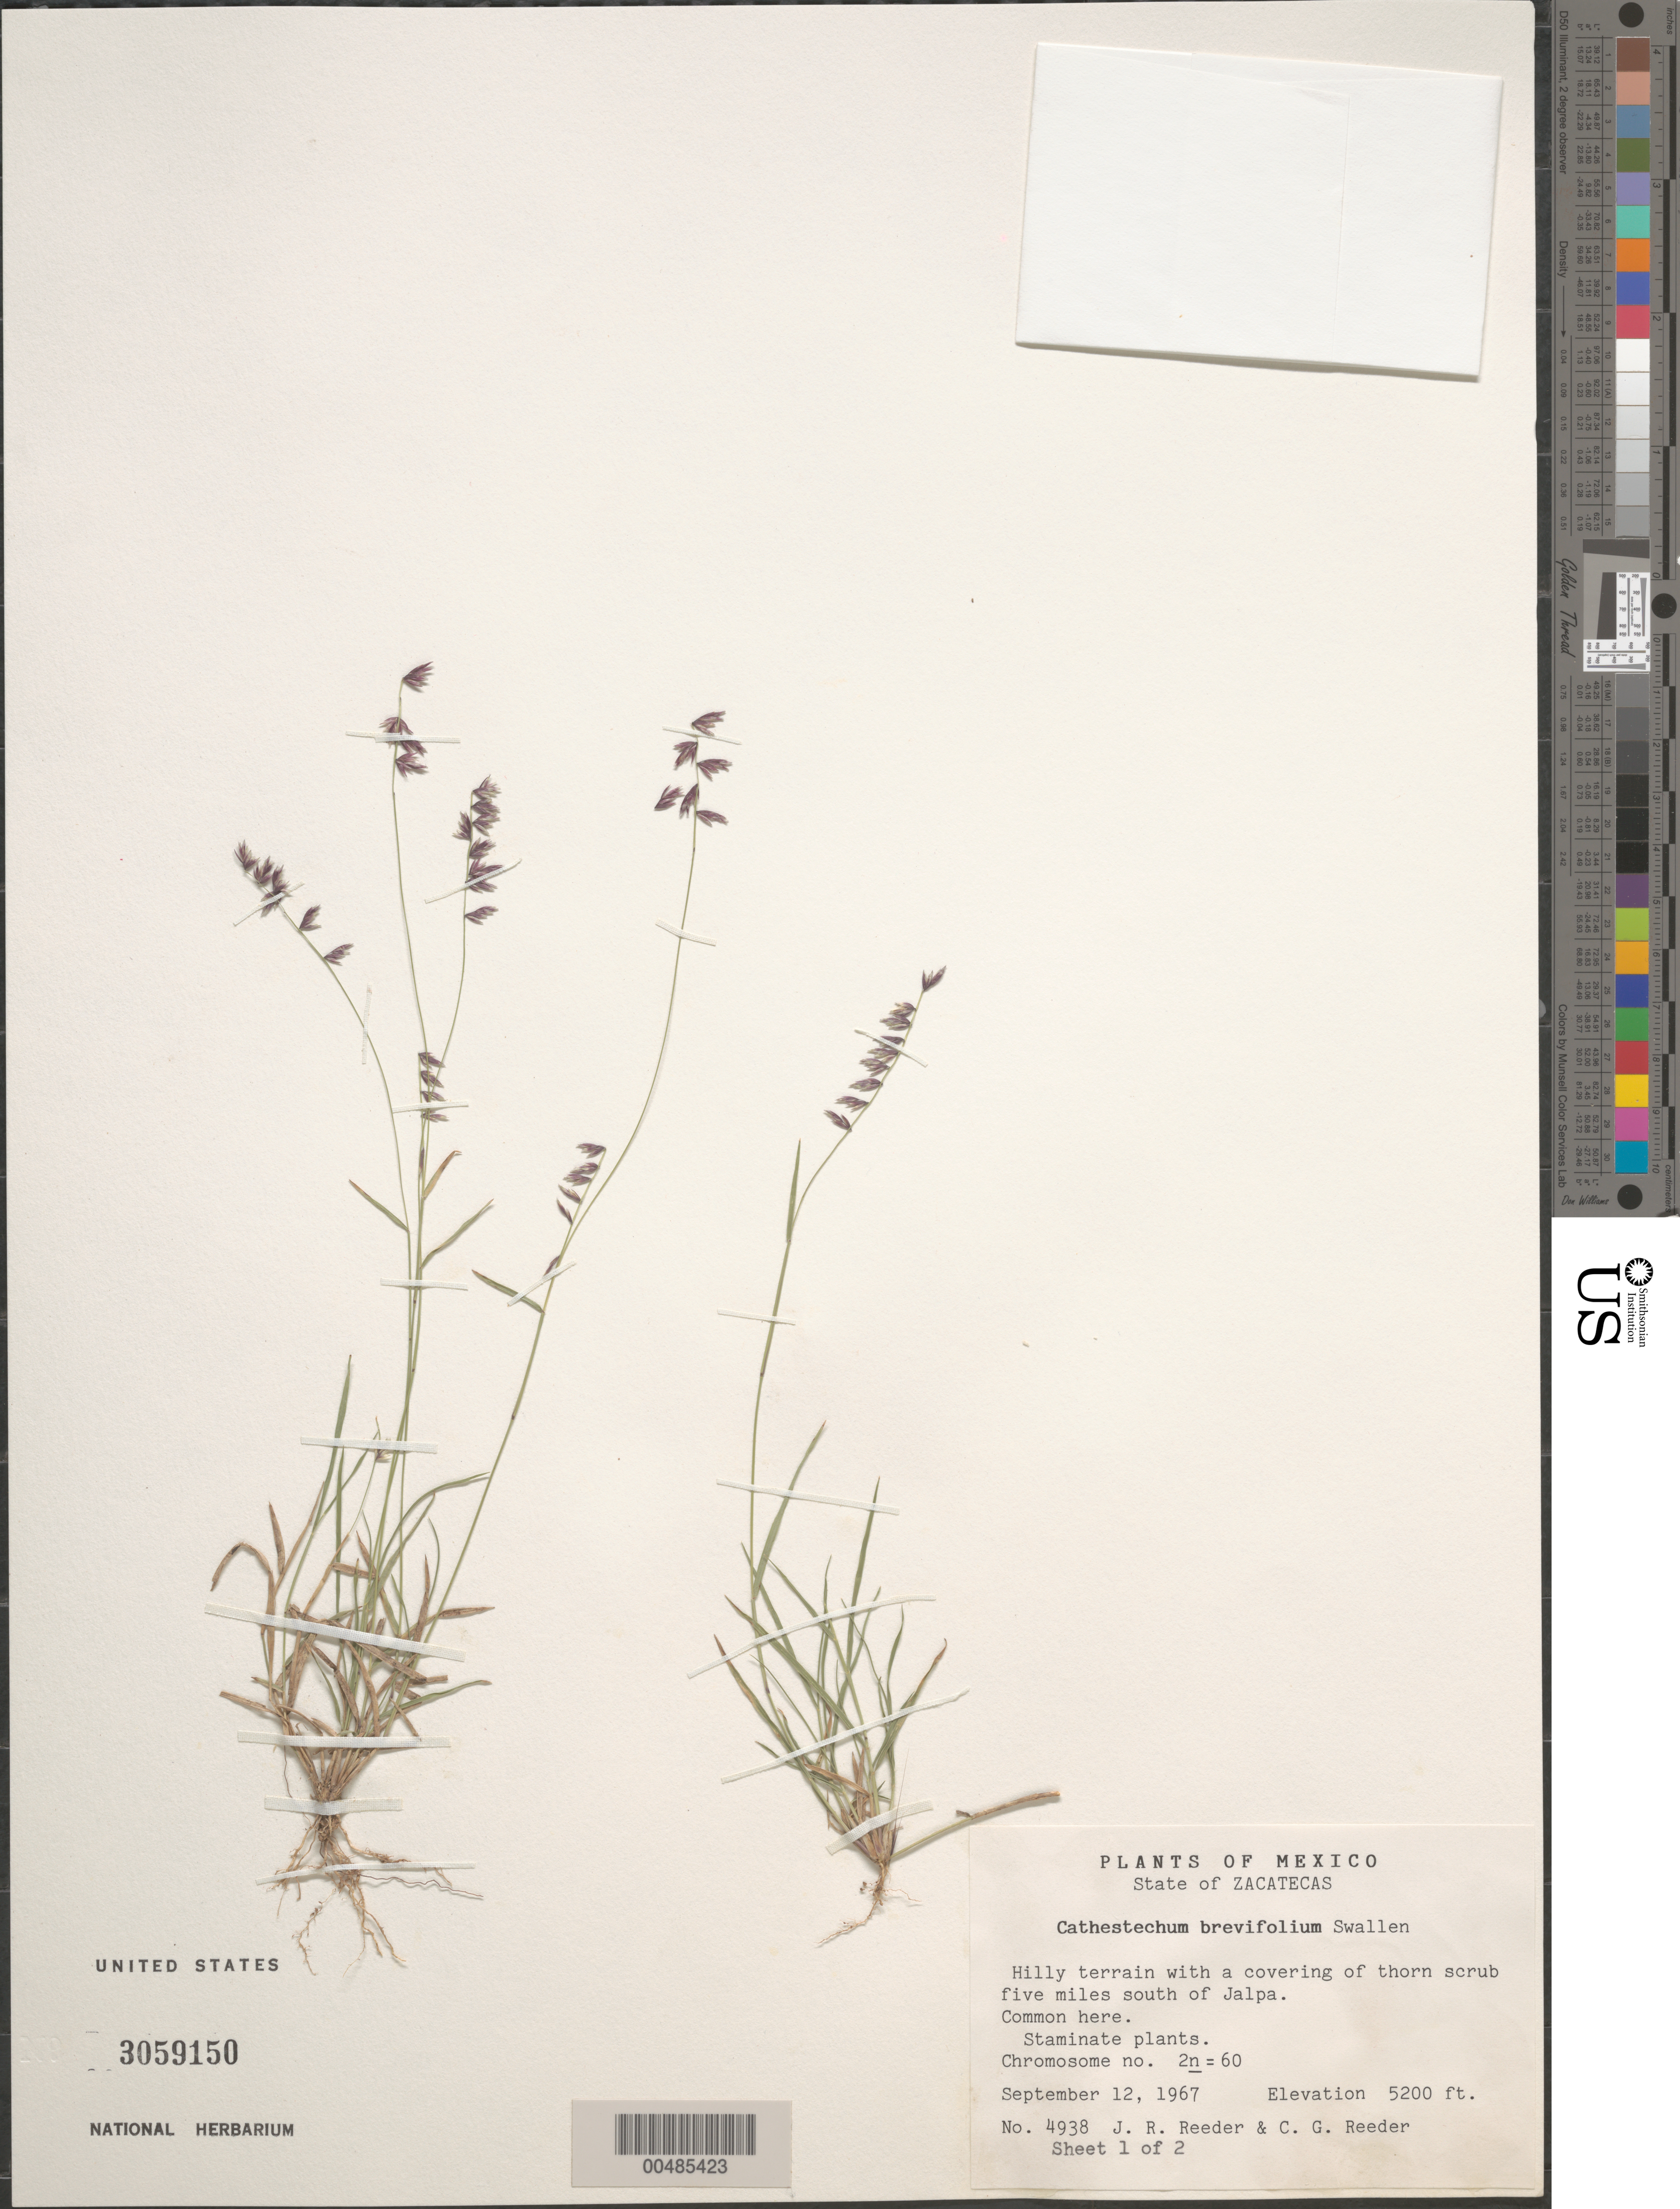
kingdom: Plantae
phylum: Tracheophyta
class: Liliopsida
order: Poales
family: Poaceae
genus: Cathestecum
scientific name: Cathestecum brevifolium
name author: Swallen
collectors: J. R. Reeder & C. G. Reeder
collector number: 4938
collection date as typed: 12 Sep 1967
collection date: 1967-09-12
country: Mexico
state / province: Zacatecas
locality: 5 mi S of Jalpa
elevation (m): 1585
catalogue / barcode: US 3059150